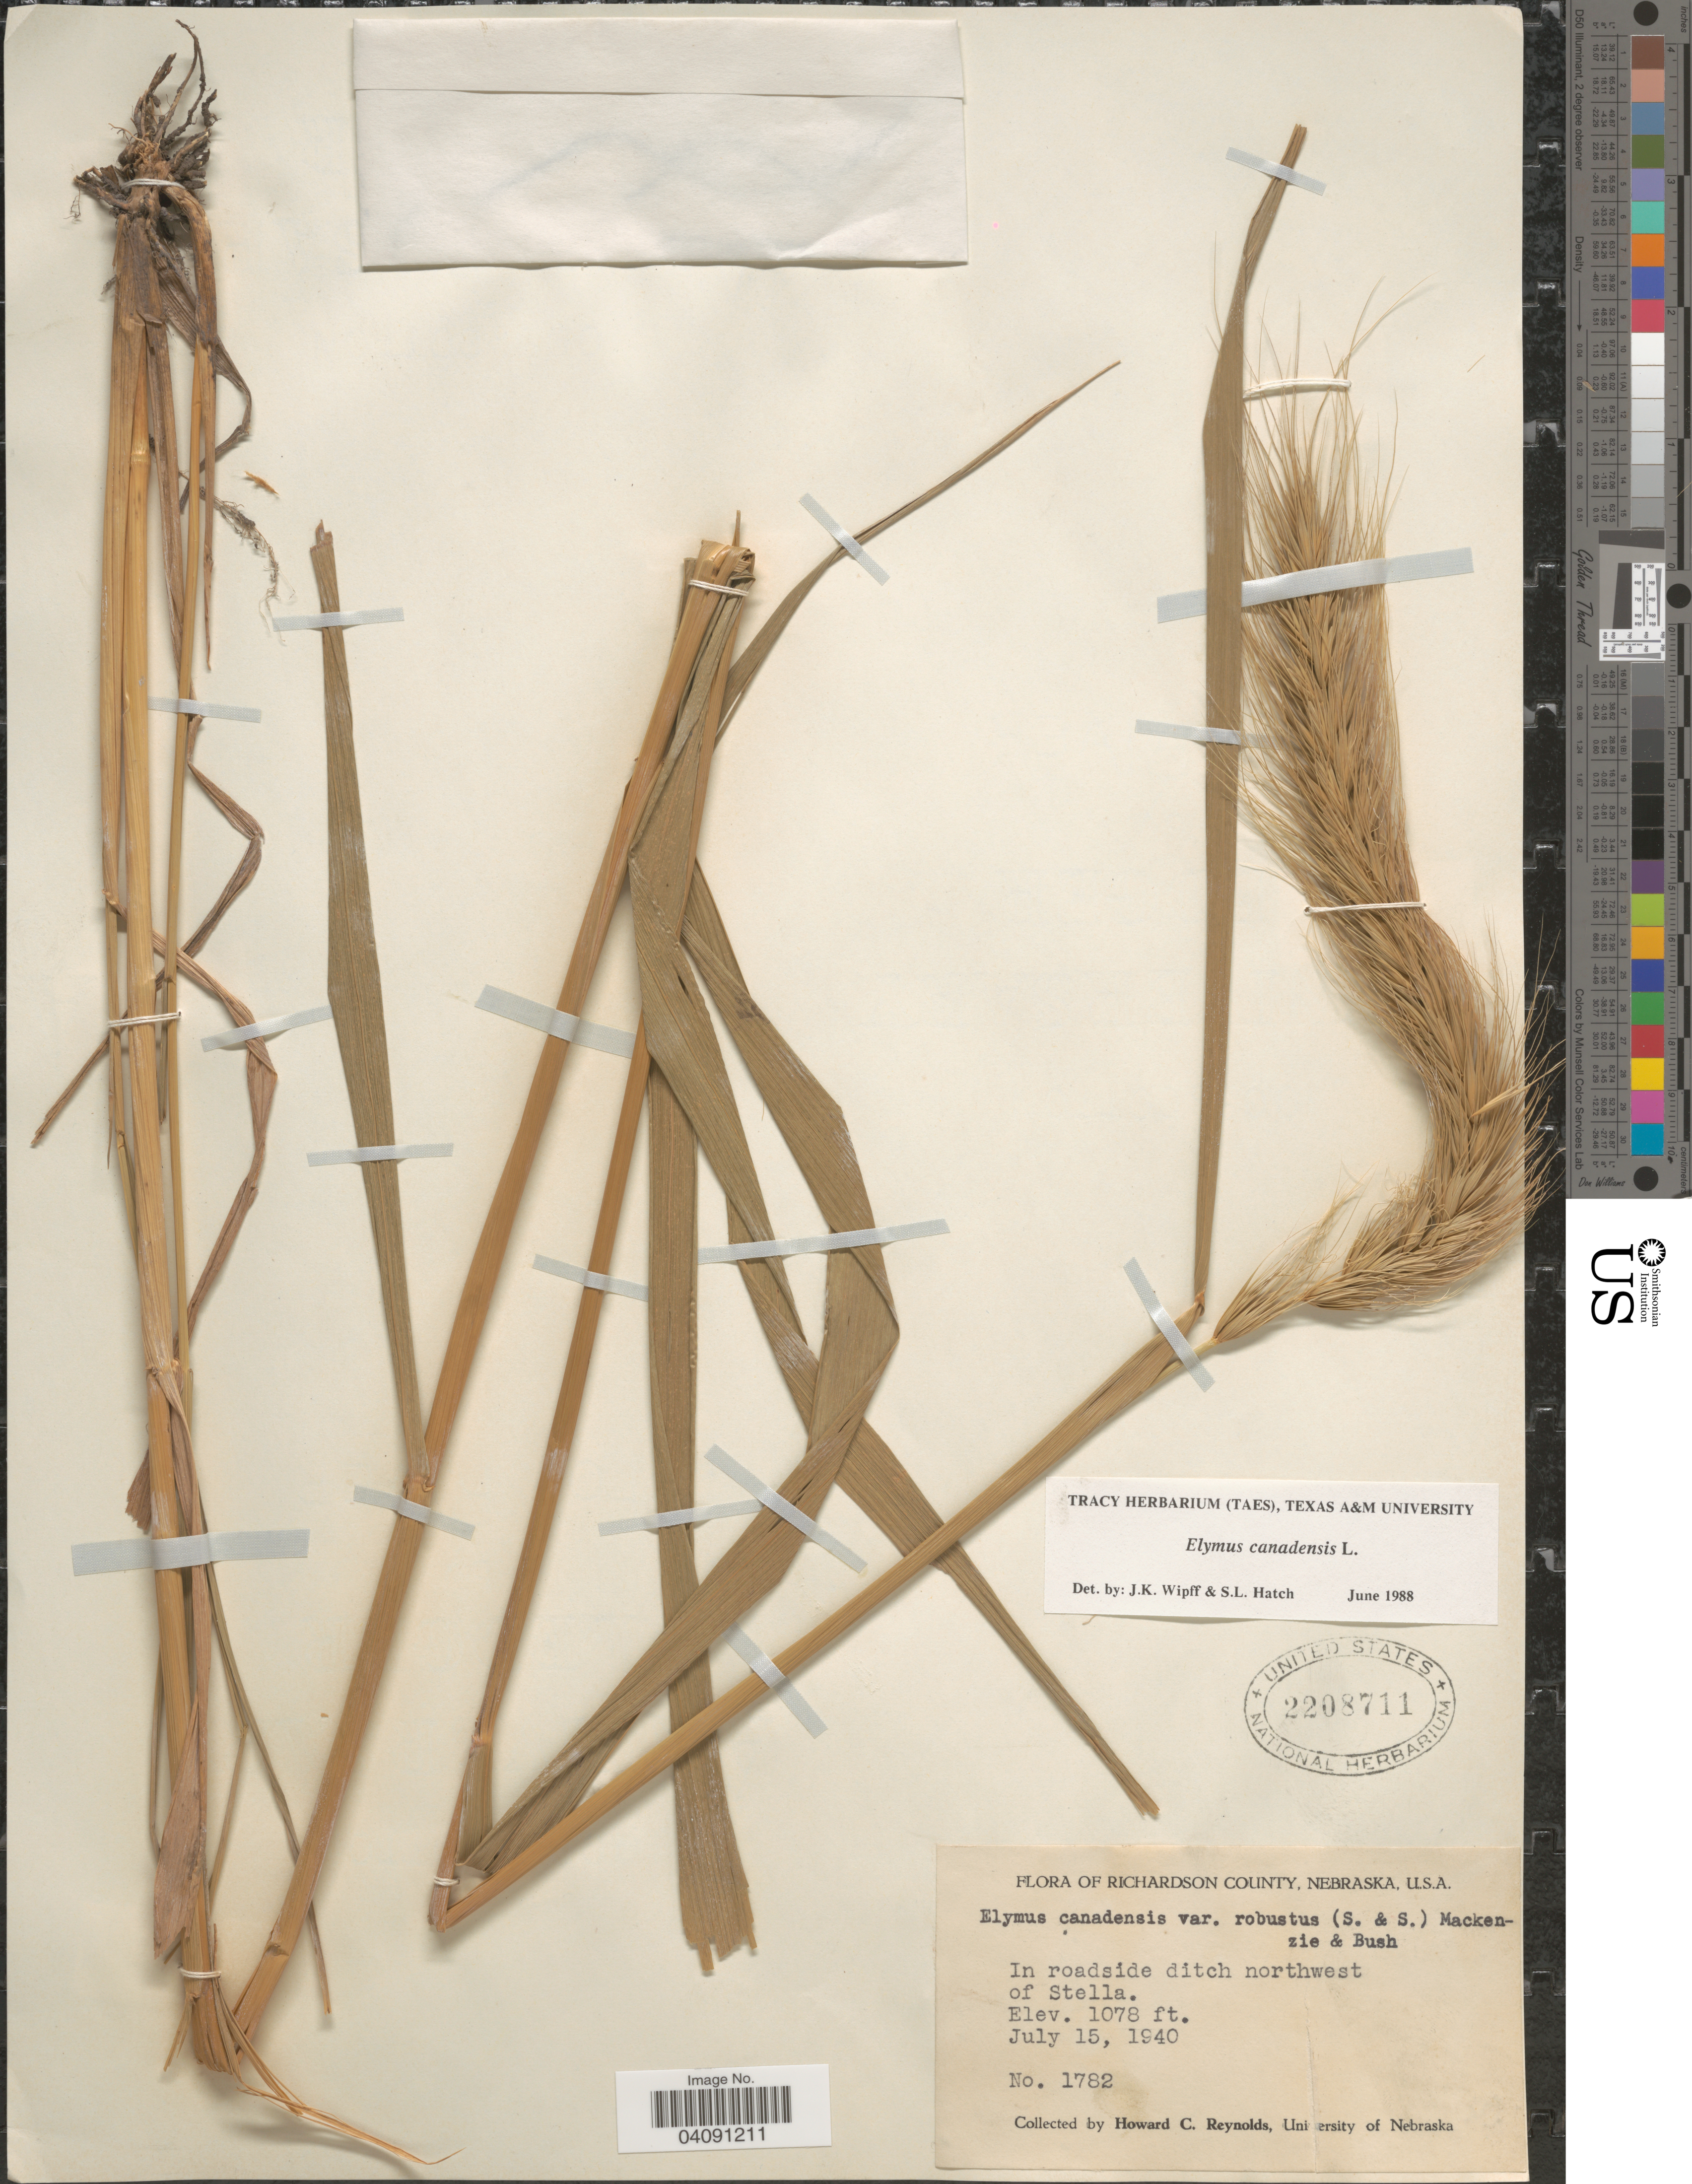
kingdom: Plantae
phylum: Tracheophyta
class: Liliopsida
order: Poales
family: Poaceae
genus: Elymus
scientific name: Elymus canadensis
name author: L.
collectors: H. Reynolds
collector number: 1782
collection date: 1940-07-15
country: United States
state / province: Nebraska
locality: Richardson County. In roadside ditch northwest of Stella.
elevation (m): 329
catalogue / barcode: US 2208711